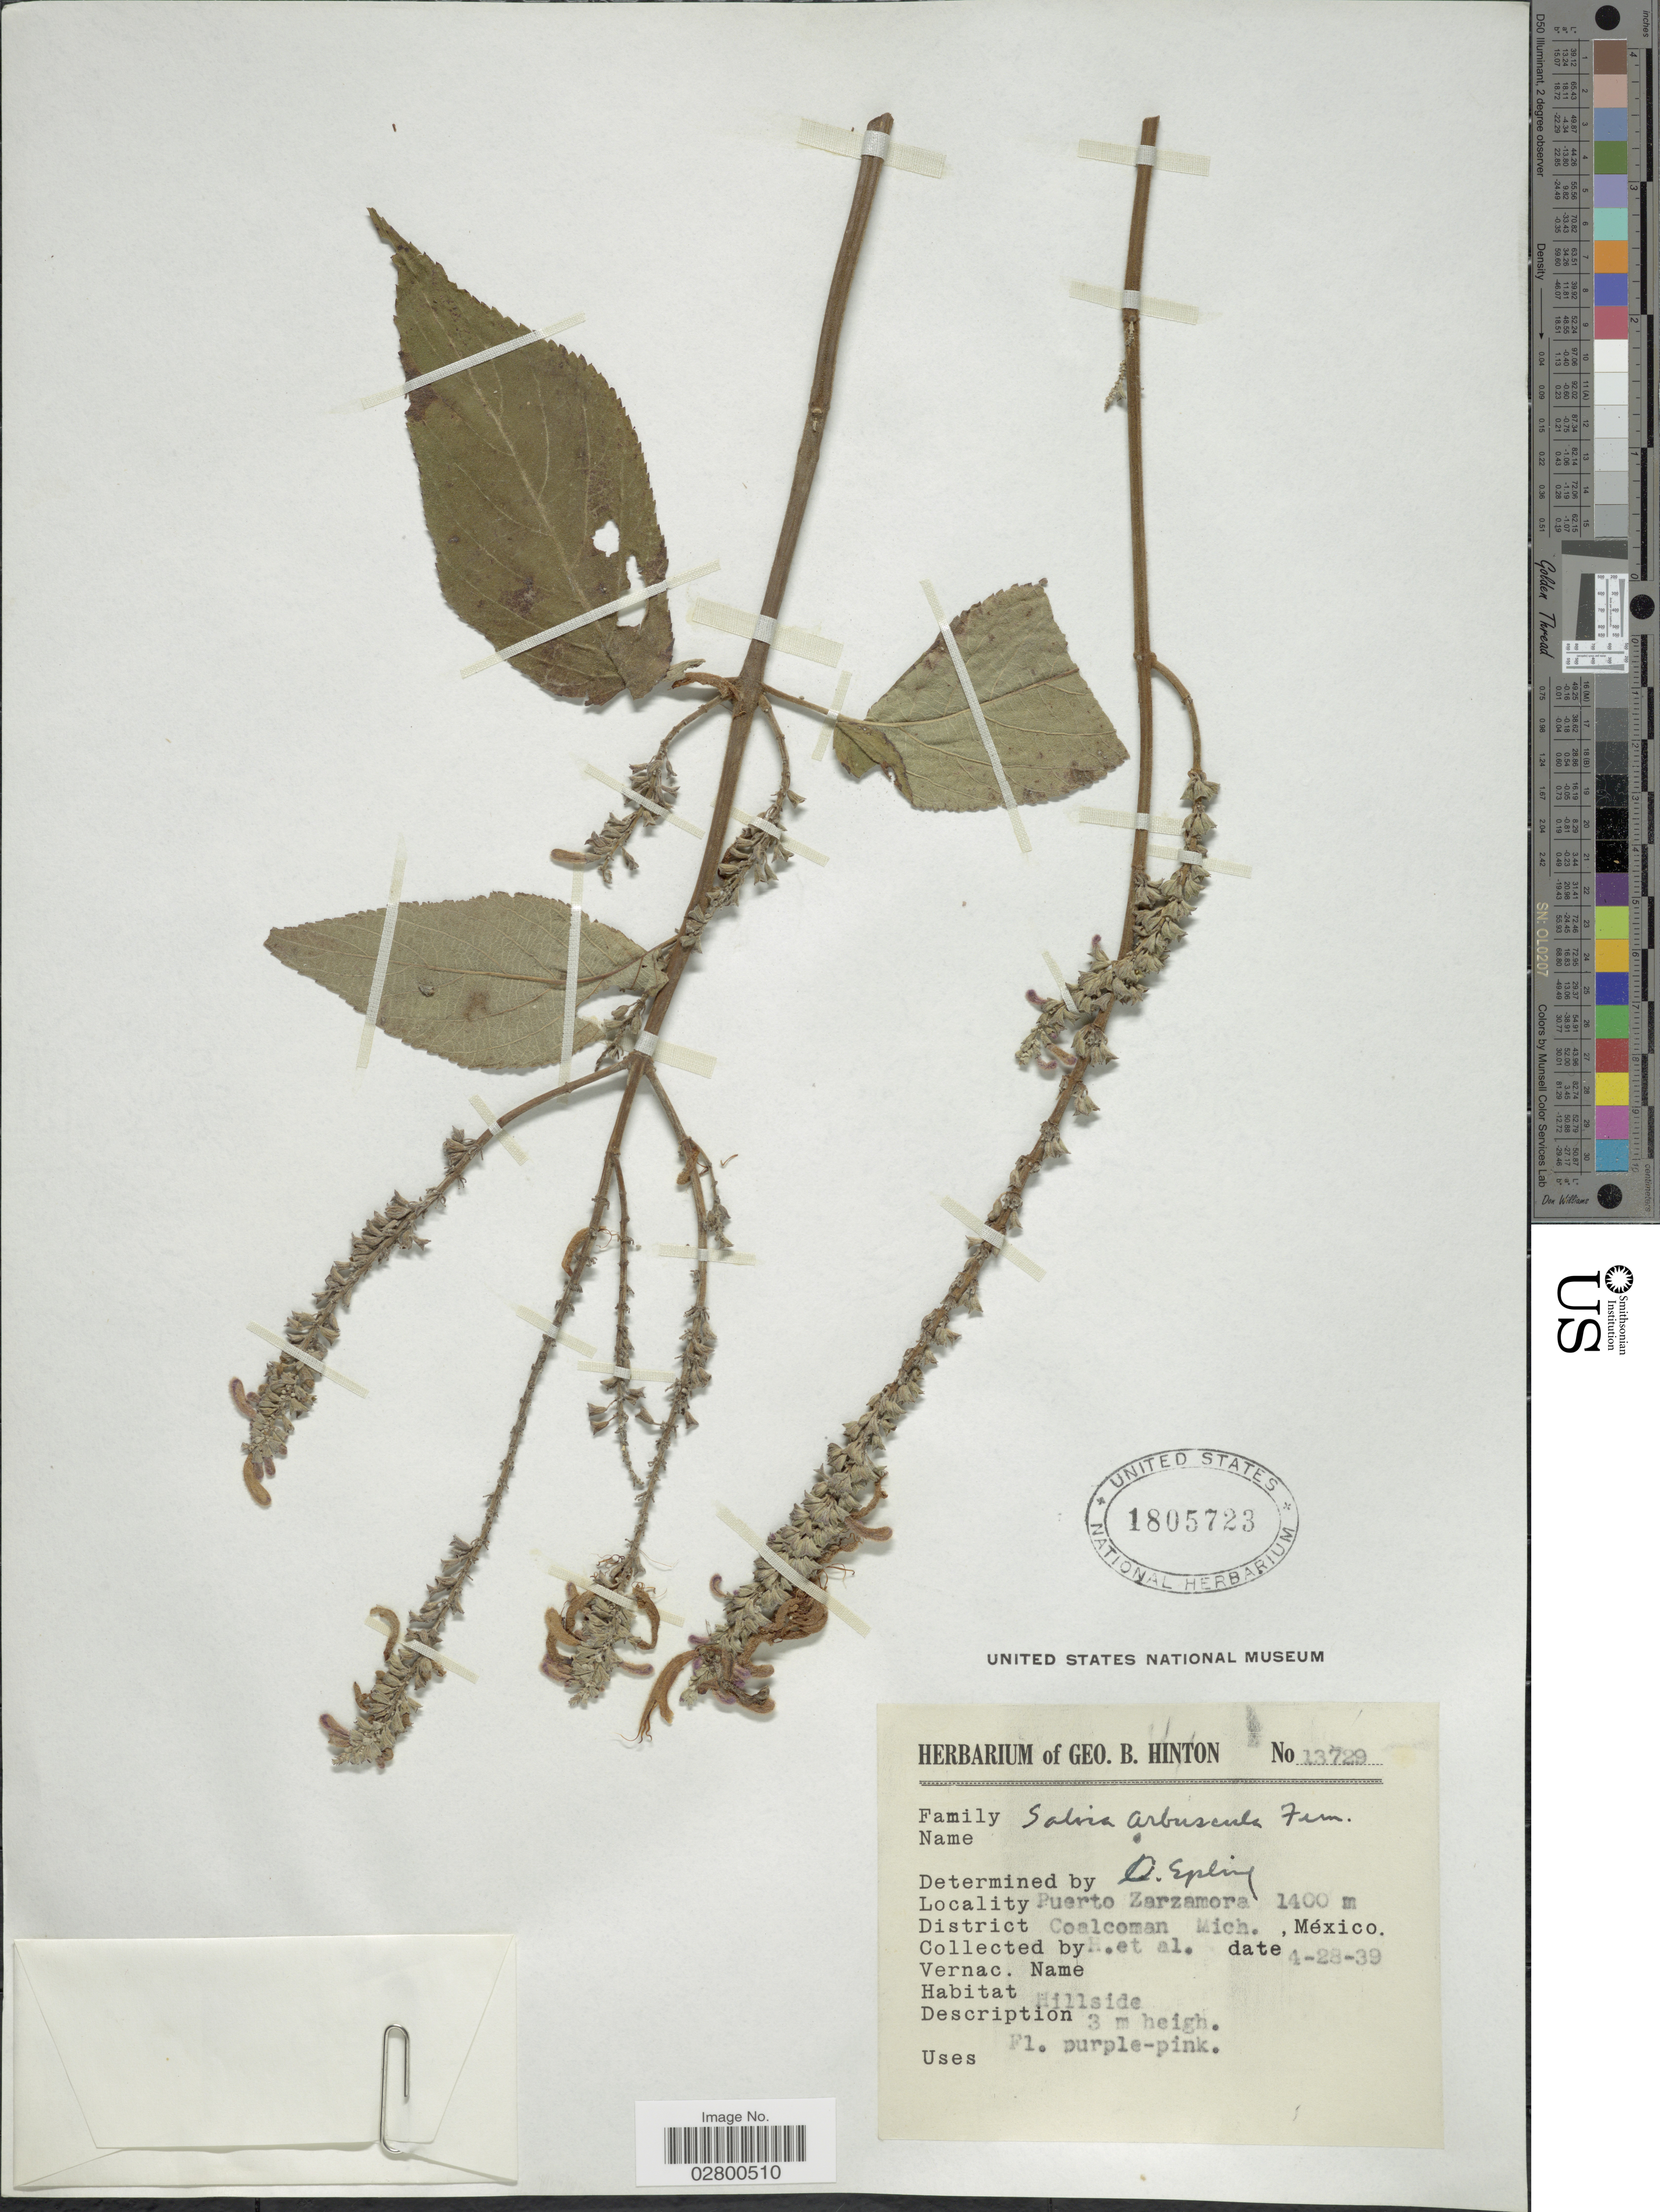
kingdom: Plantae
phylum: Tracheophyta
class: Magnoliopsida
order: Lamiales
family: Lamiaceae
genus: Salvia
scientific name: Salvia arbuscula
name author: Fernald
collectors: G. B. Hinton & et al.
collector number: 13729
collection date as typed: Transcribed d/m/y: 28/4/39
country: Mexico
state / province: Michoacán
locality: Puerto Zarzamora. District Coalcoman.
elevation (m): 1400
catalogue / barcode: US 1805723